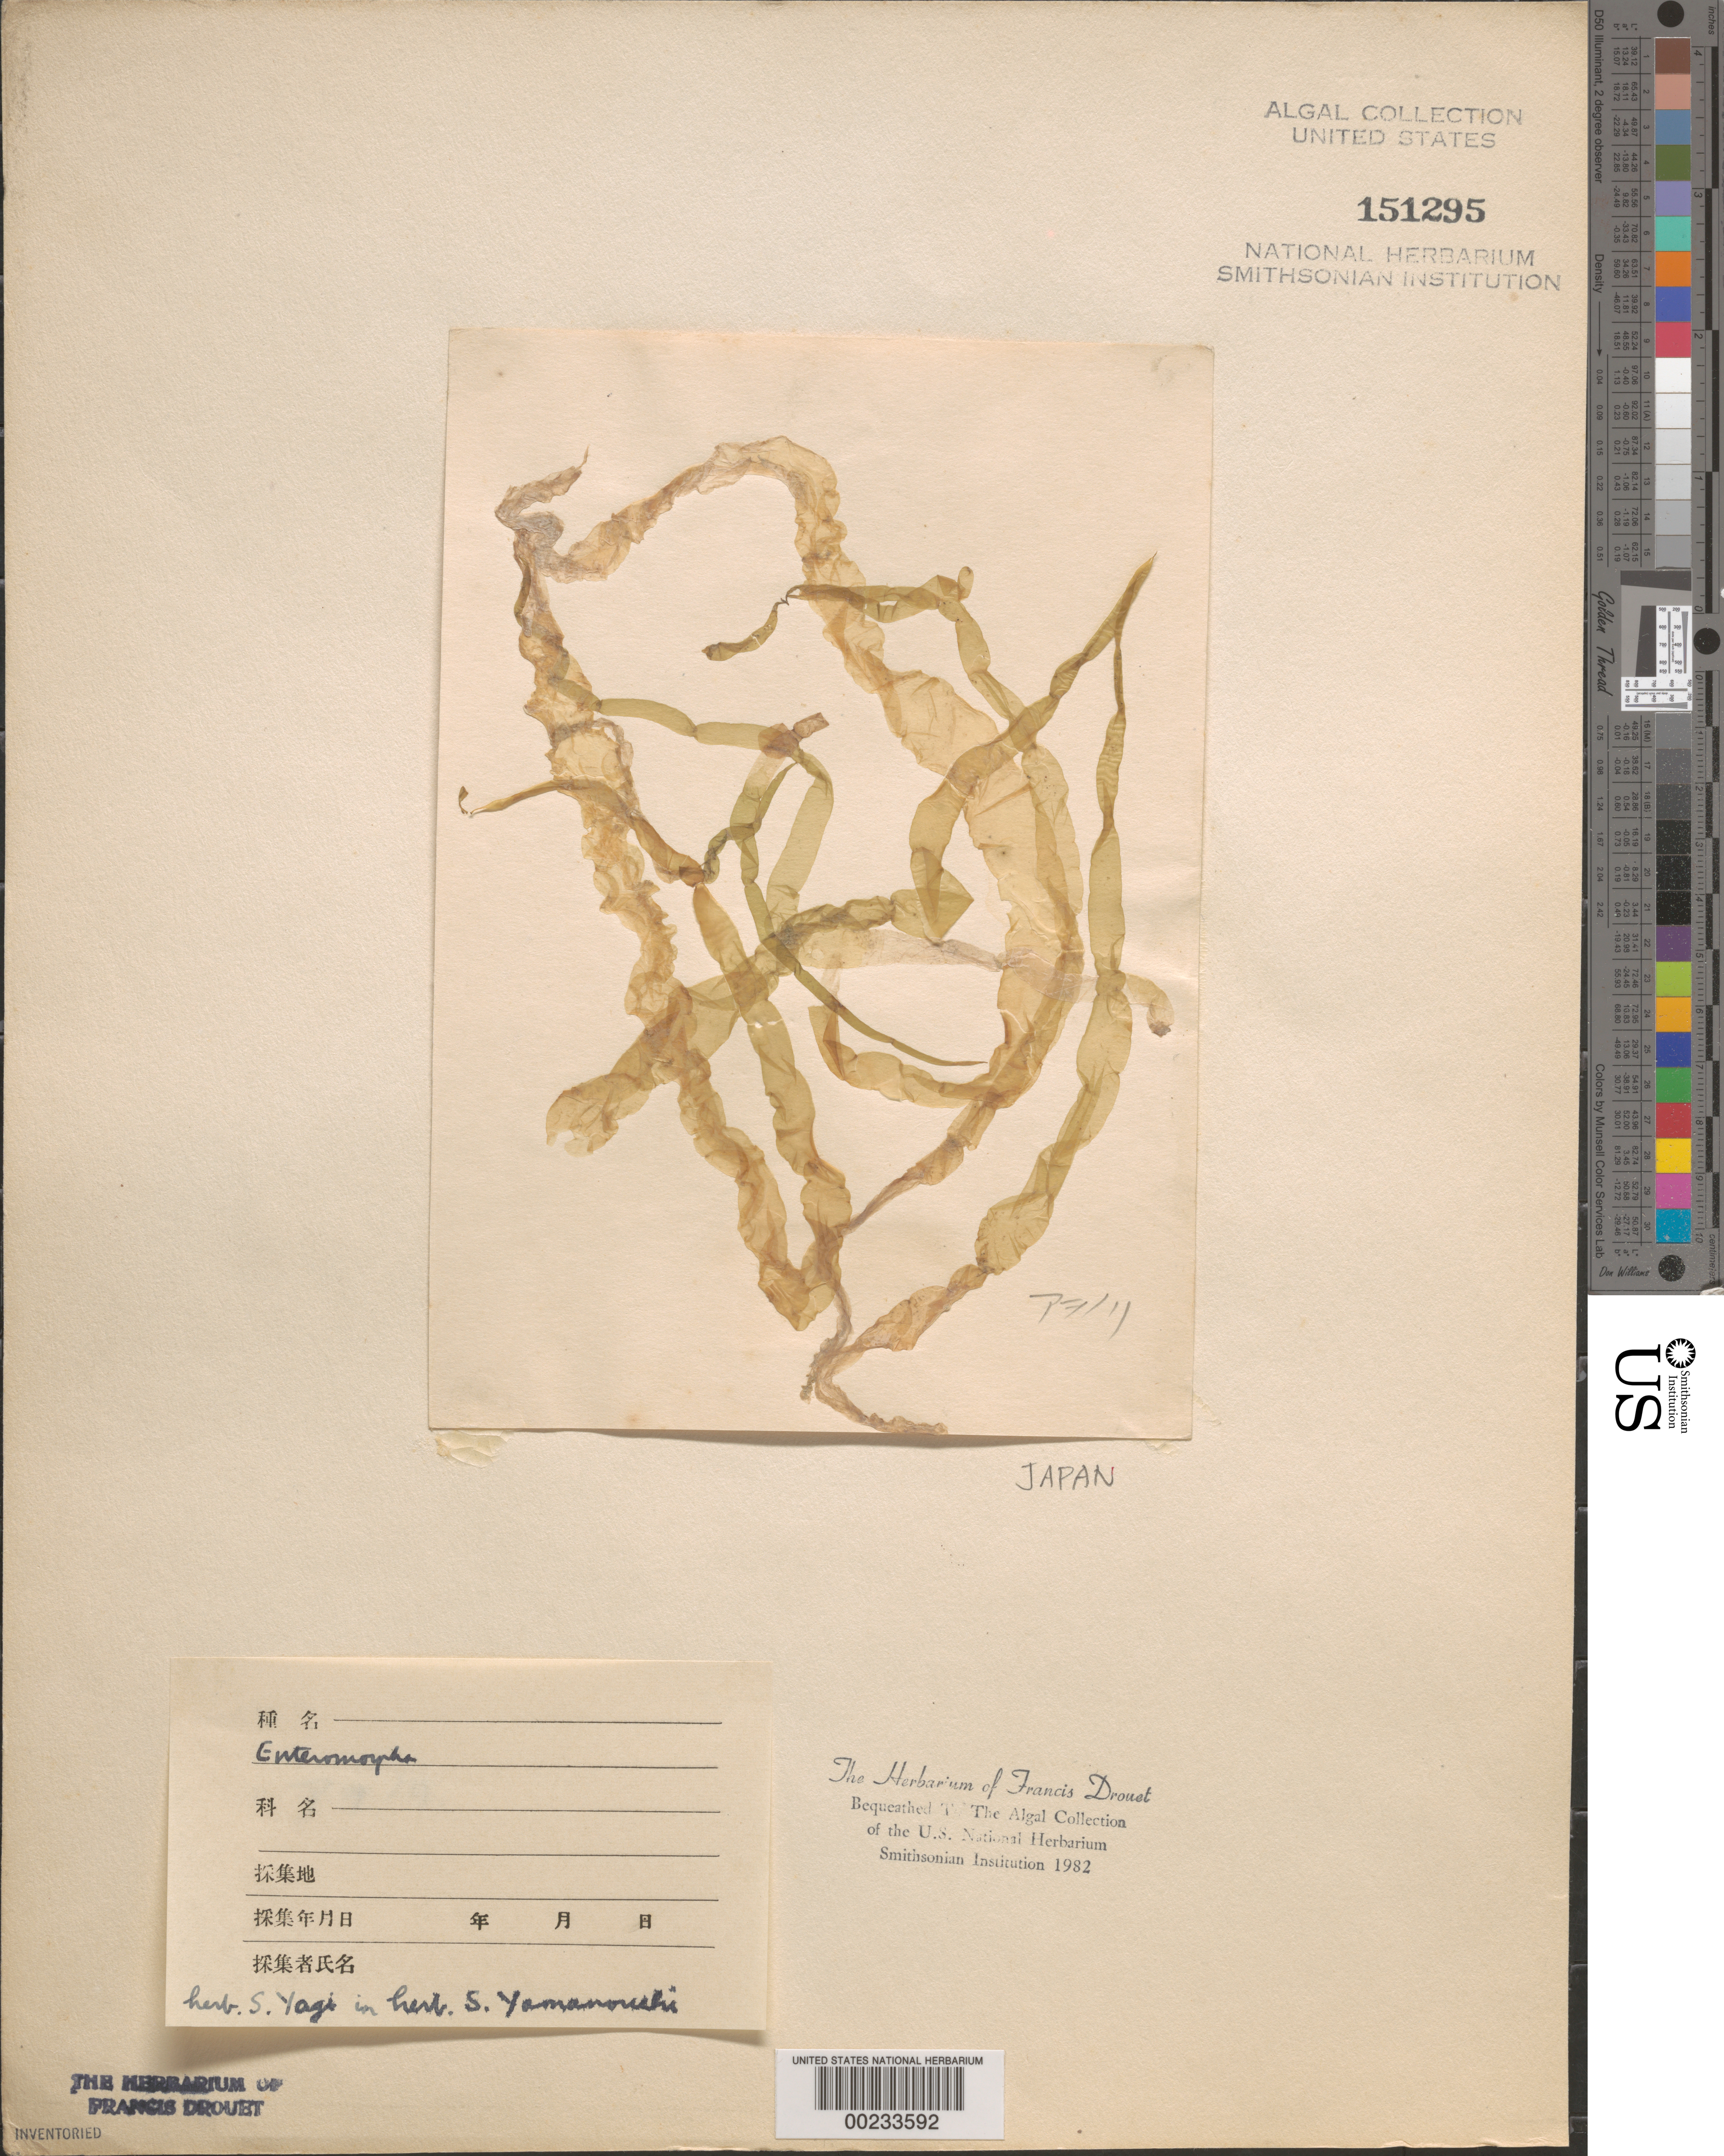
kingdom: Plantae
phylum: Chlorophyta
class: Ulvophyceae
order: Ulvales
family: Ulvaceae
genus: Ulva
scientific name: Ulva sp.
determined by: Algae name updating Project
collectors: S. Yagi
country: Japan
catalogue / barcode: US 151295